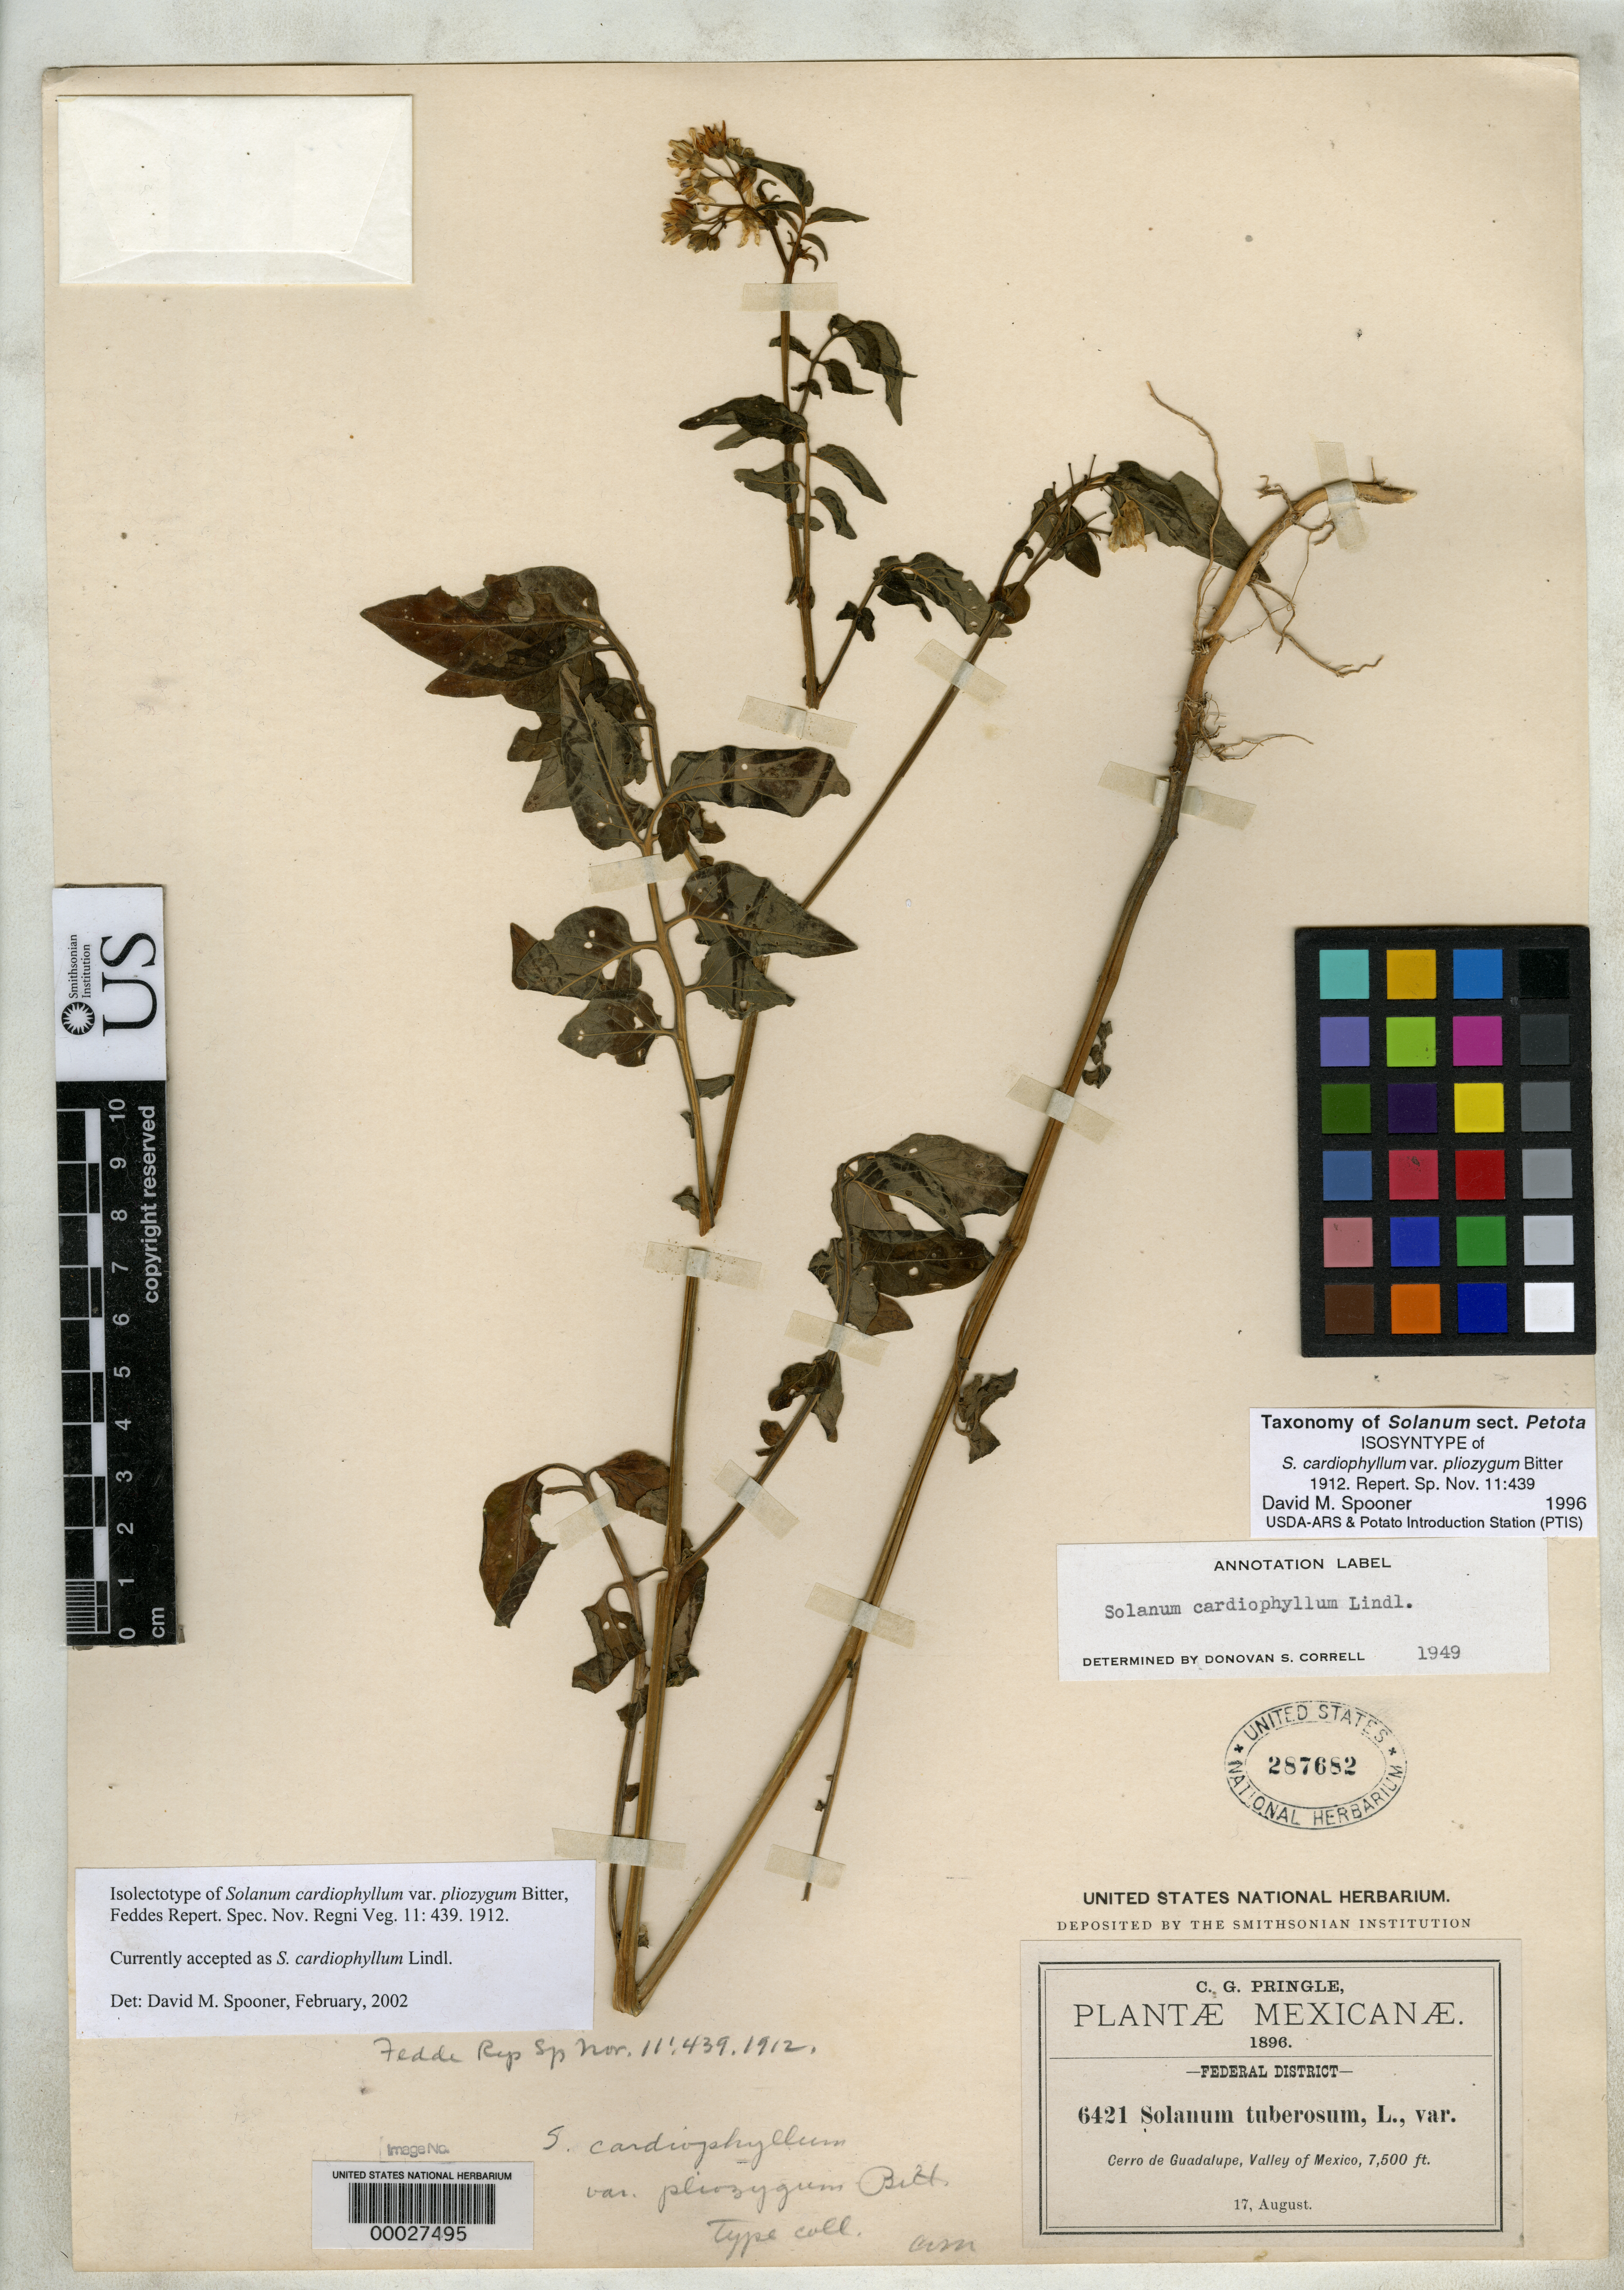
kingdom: Plantae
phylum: Tracheophyta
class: Magnoliopsida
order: Solanales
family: Solanaceae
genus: Solanum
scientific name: Solanum cardiophyllum var. pliozygum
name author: Bitter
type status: Isosyntype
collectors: C. G. Pringle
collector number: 6421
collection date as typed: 17 Aug 1896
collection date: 1896-08-17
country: Mexico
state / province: Distrito Federal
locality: Cerro de Guadalupe, Valley of Mexico.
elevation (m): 2286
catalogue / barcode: US 287682